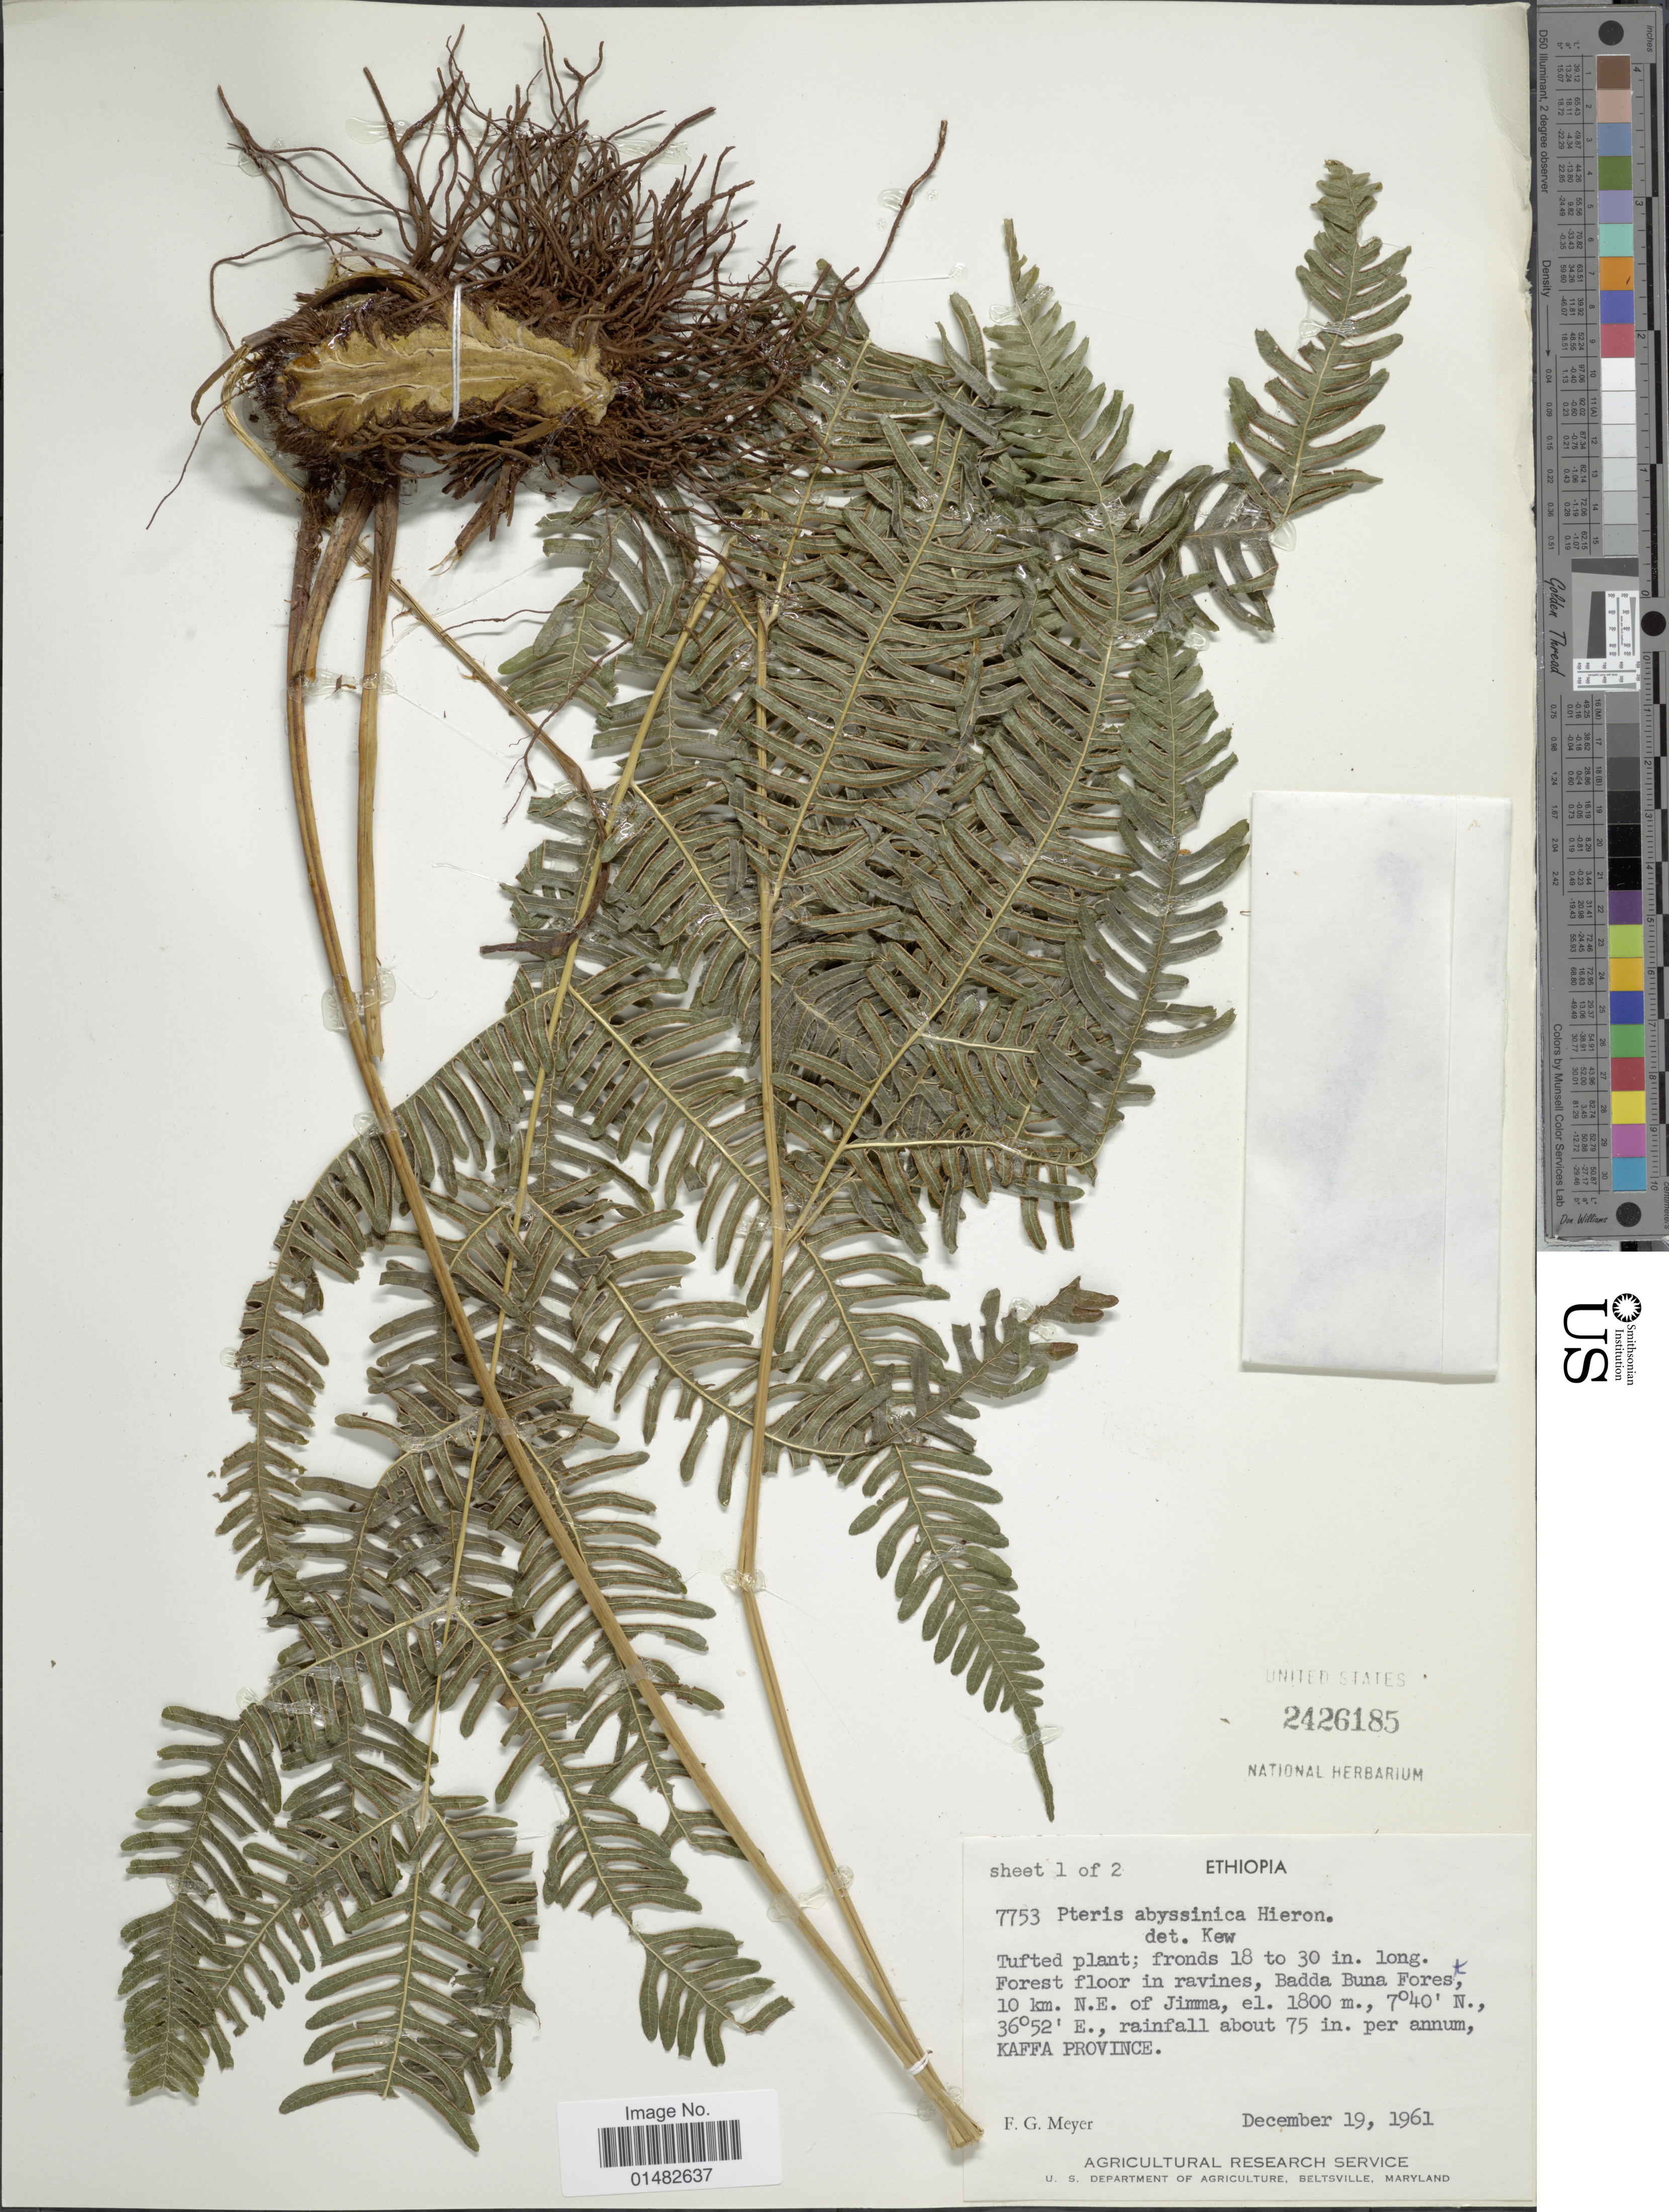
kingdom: Plantae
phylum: Tracheophyta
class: Polypodiopsida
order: Polypodiales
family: Pteridaceae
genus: Pteris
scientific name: Pteris abyssinica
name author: Hieron.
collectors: F. G. Meyer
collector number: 7753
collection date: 1961-12-19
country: Ethiopia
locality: Kaffa Province, Badda Buna Forest, 10 km. N.E. of Jimma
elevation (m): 1800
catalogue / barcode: US 2426185